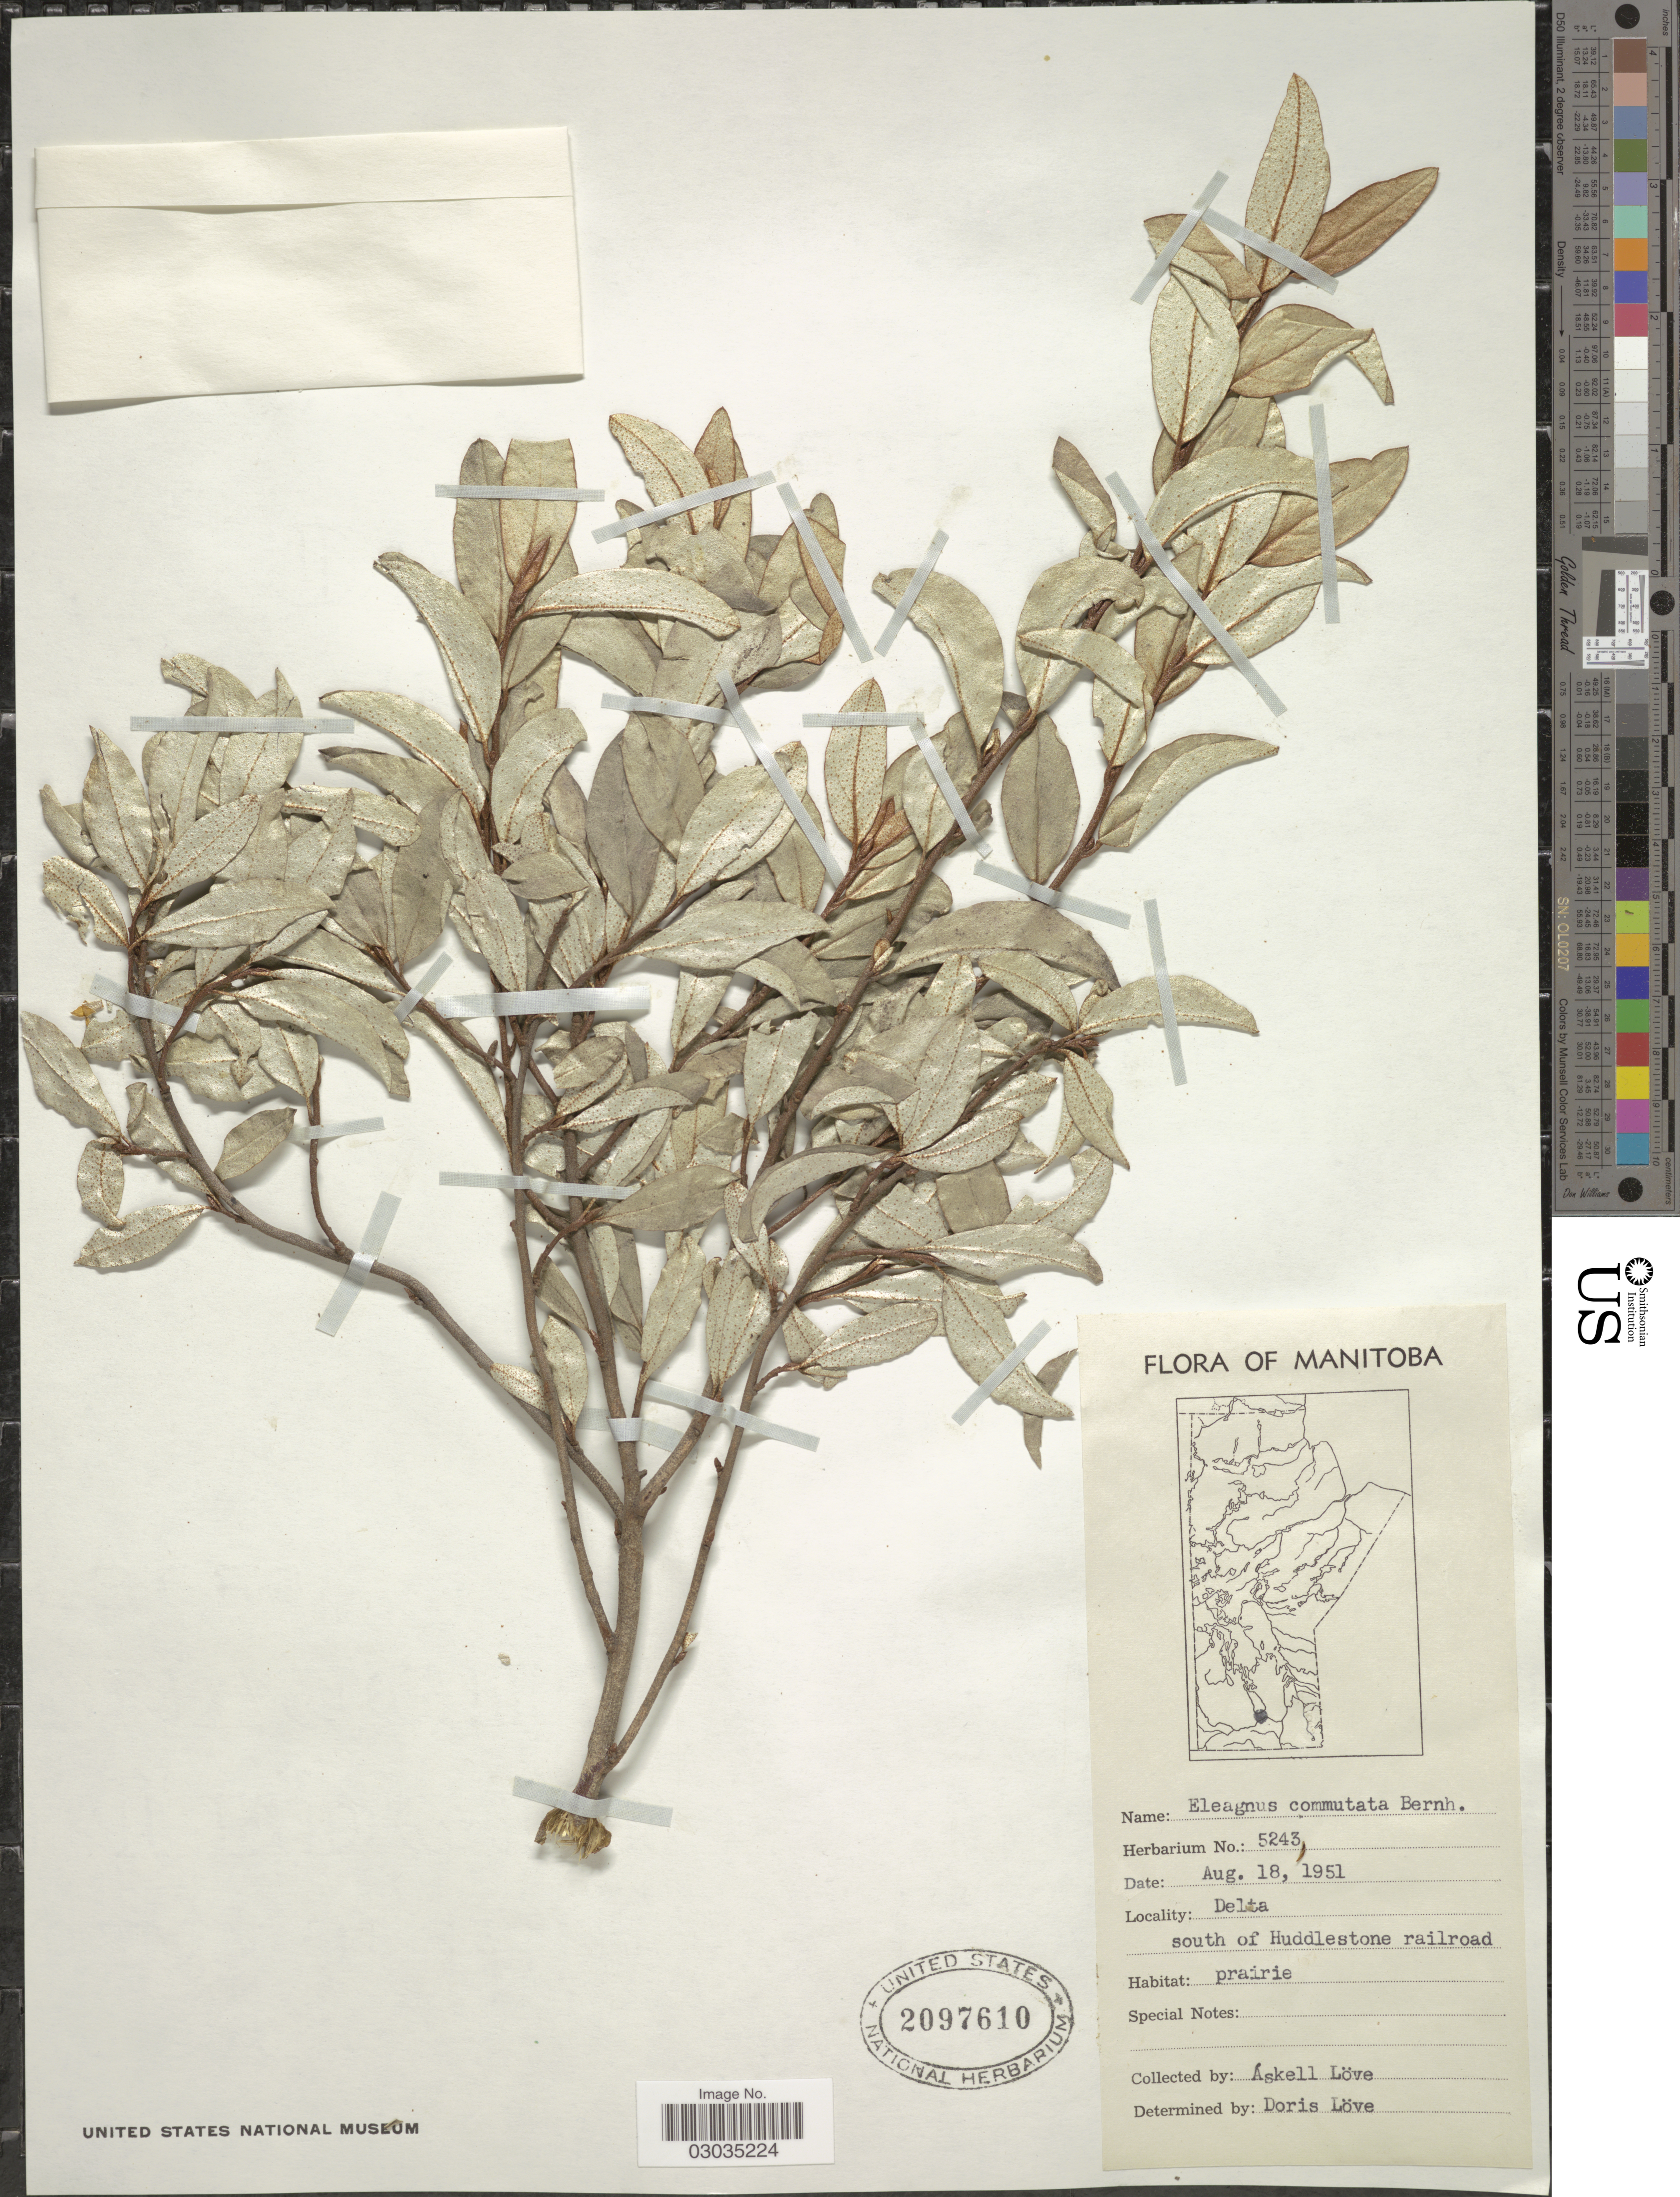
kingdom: Plantae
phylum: Tracheophyta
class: Magnoliopsida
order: Rosales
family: Elaeagnaceae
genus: Elaeagnus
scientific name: Elaeagnus commutata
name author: Bernh. ex Rydb.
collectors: Á. Löve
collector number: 5243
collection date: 1951-08-18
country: Canada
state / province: Manitoba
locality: Delta, south of Huddlestone railroad.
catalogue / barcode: US 2097610